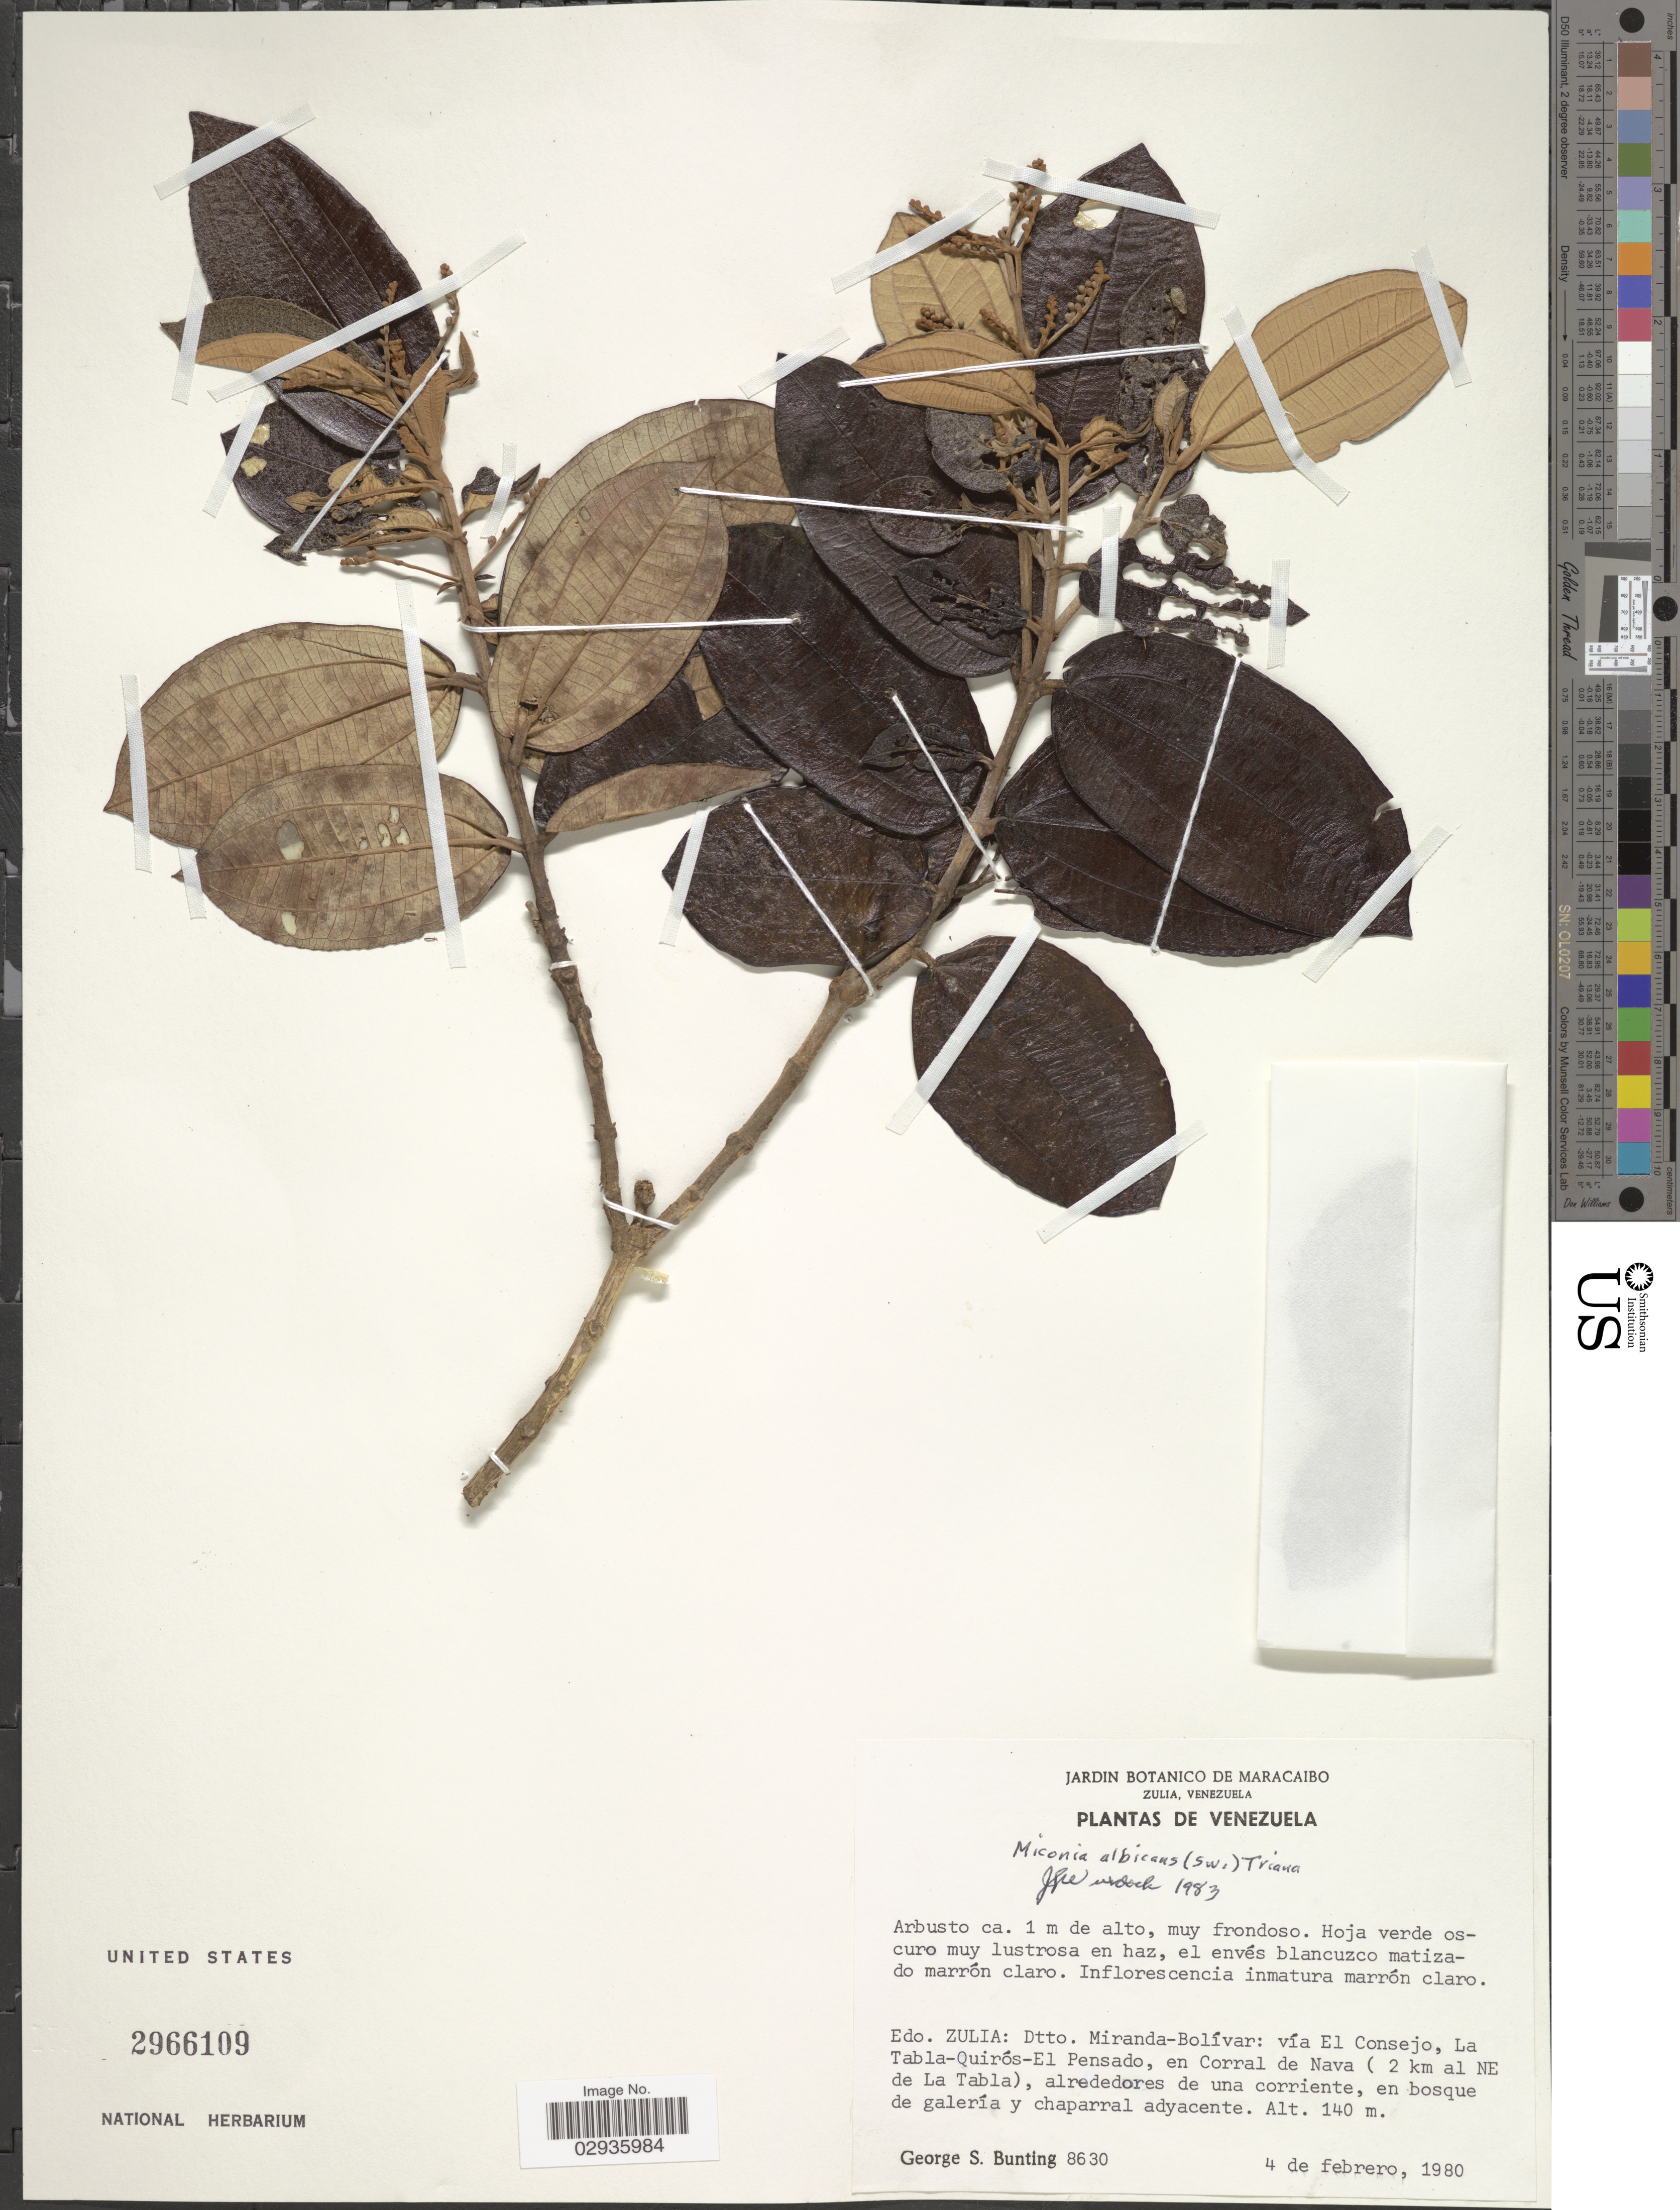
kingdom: Plantae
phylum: Tracheophyta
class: Magnoliopsida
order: Myrtales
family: Melastomataceae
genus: Miconia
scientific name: Miconia albicans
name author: (Sw.) Steud.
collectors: G. S. Bunting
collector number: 8630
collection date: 1980-02-04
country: Venezuela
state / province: Zulia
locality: Edo. Zulia: Dtto. Miranda-Bolívar: vía El Consejo, La Tabla-Quirós-El Pensado, en Corral de Nava ( 2 km al NE de La Tabla), alrededores de una corriente.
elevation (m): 140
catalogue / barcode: US 2966109